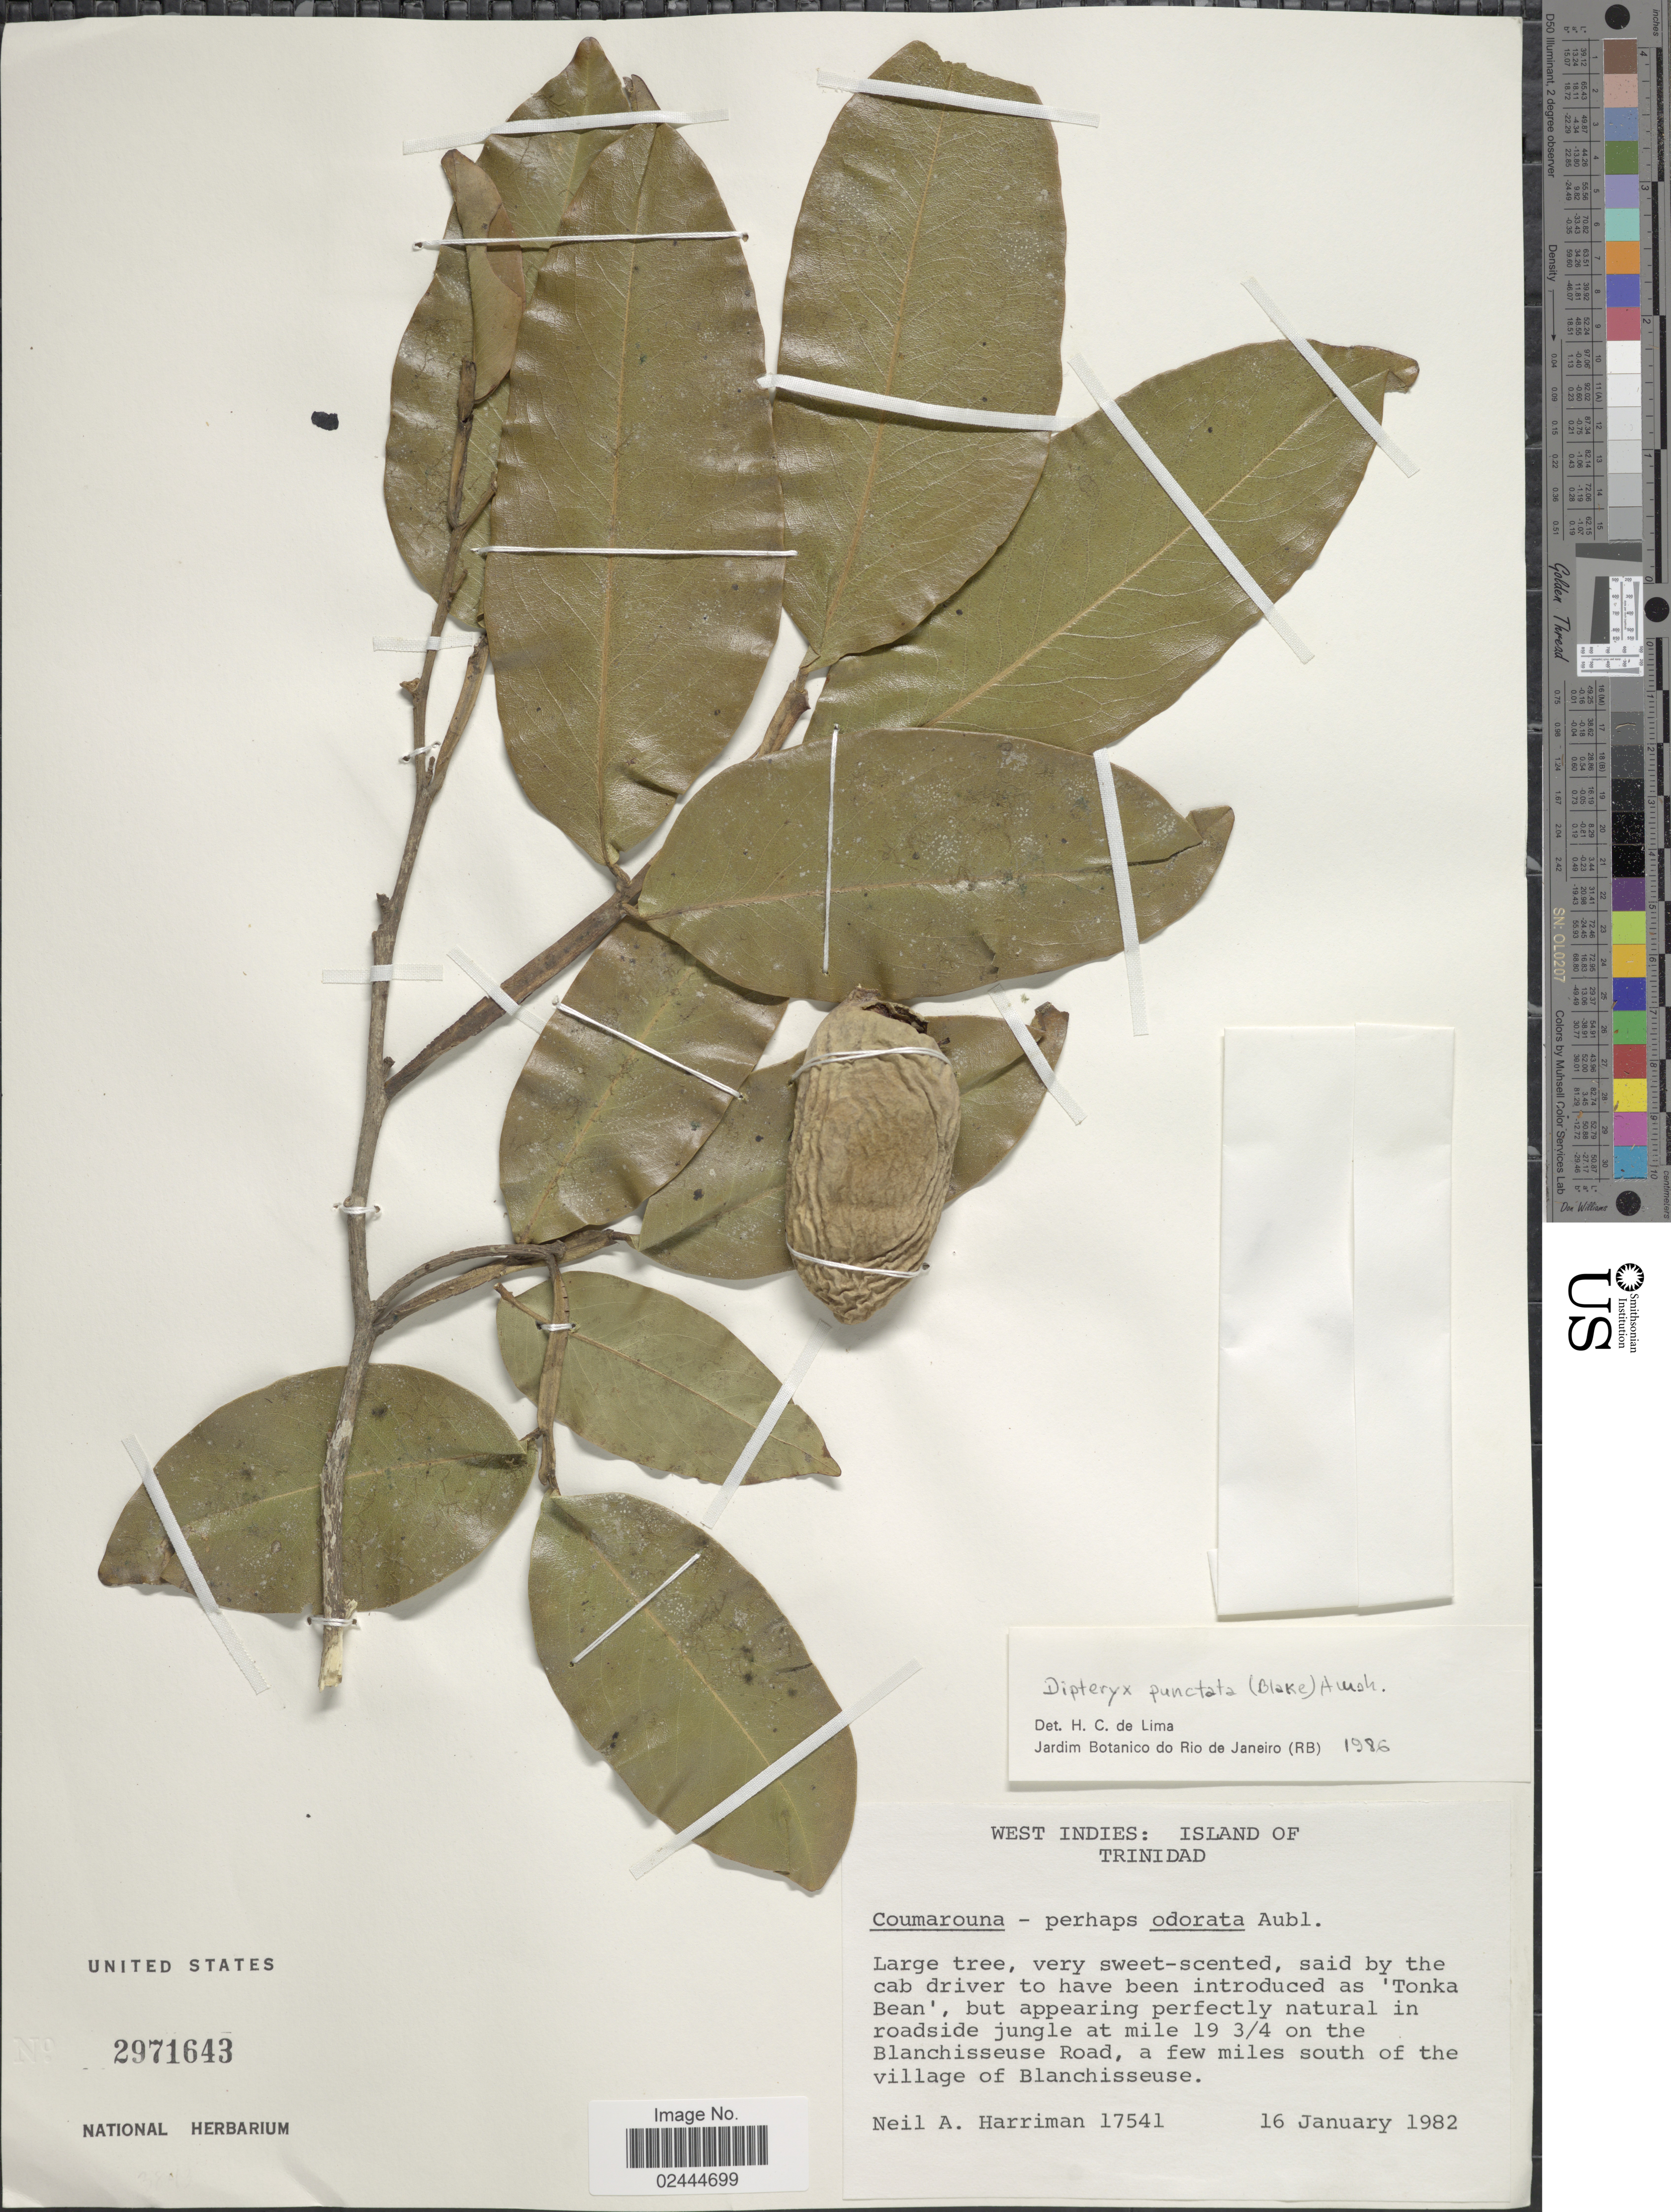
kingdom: Plantae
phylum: Tracheophyta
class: Magnoliopsida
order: Fabales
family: Fabaceae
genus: Dipteryx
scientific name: Dipteryx punctata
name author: (S.F. Blake) Amshoff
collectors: N. A. Harriman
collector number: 17541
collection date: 1982-01-16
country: Trinidad and Tobago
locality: Island of Trinidad. at mile 19 3/4 on the Blanchisseuse Road, a few miles south of the village of Blanchisseuse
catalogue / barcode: US 2971643